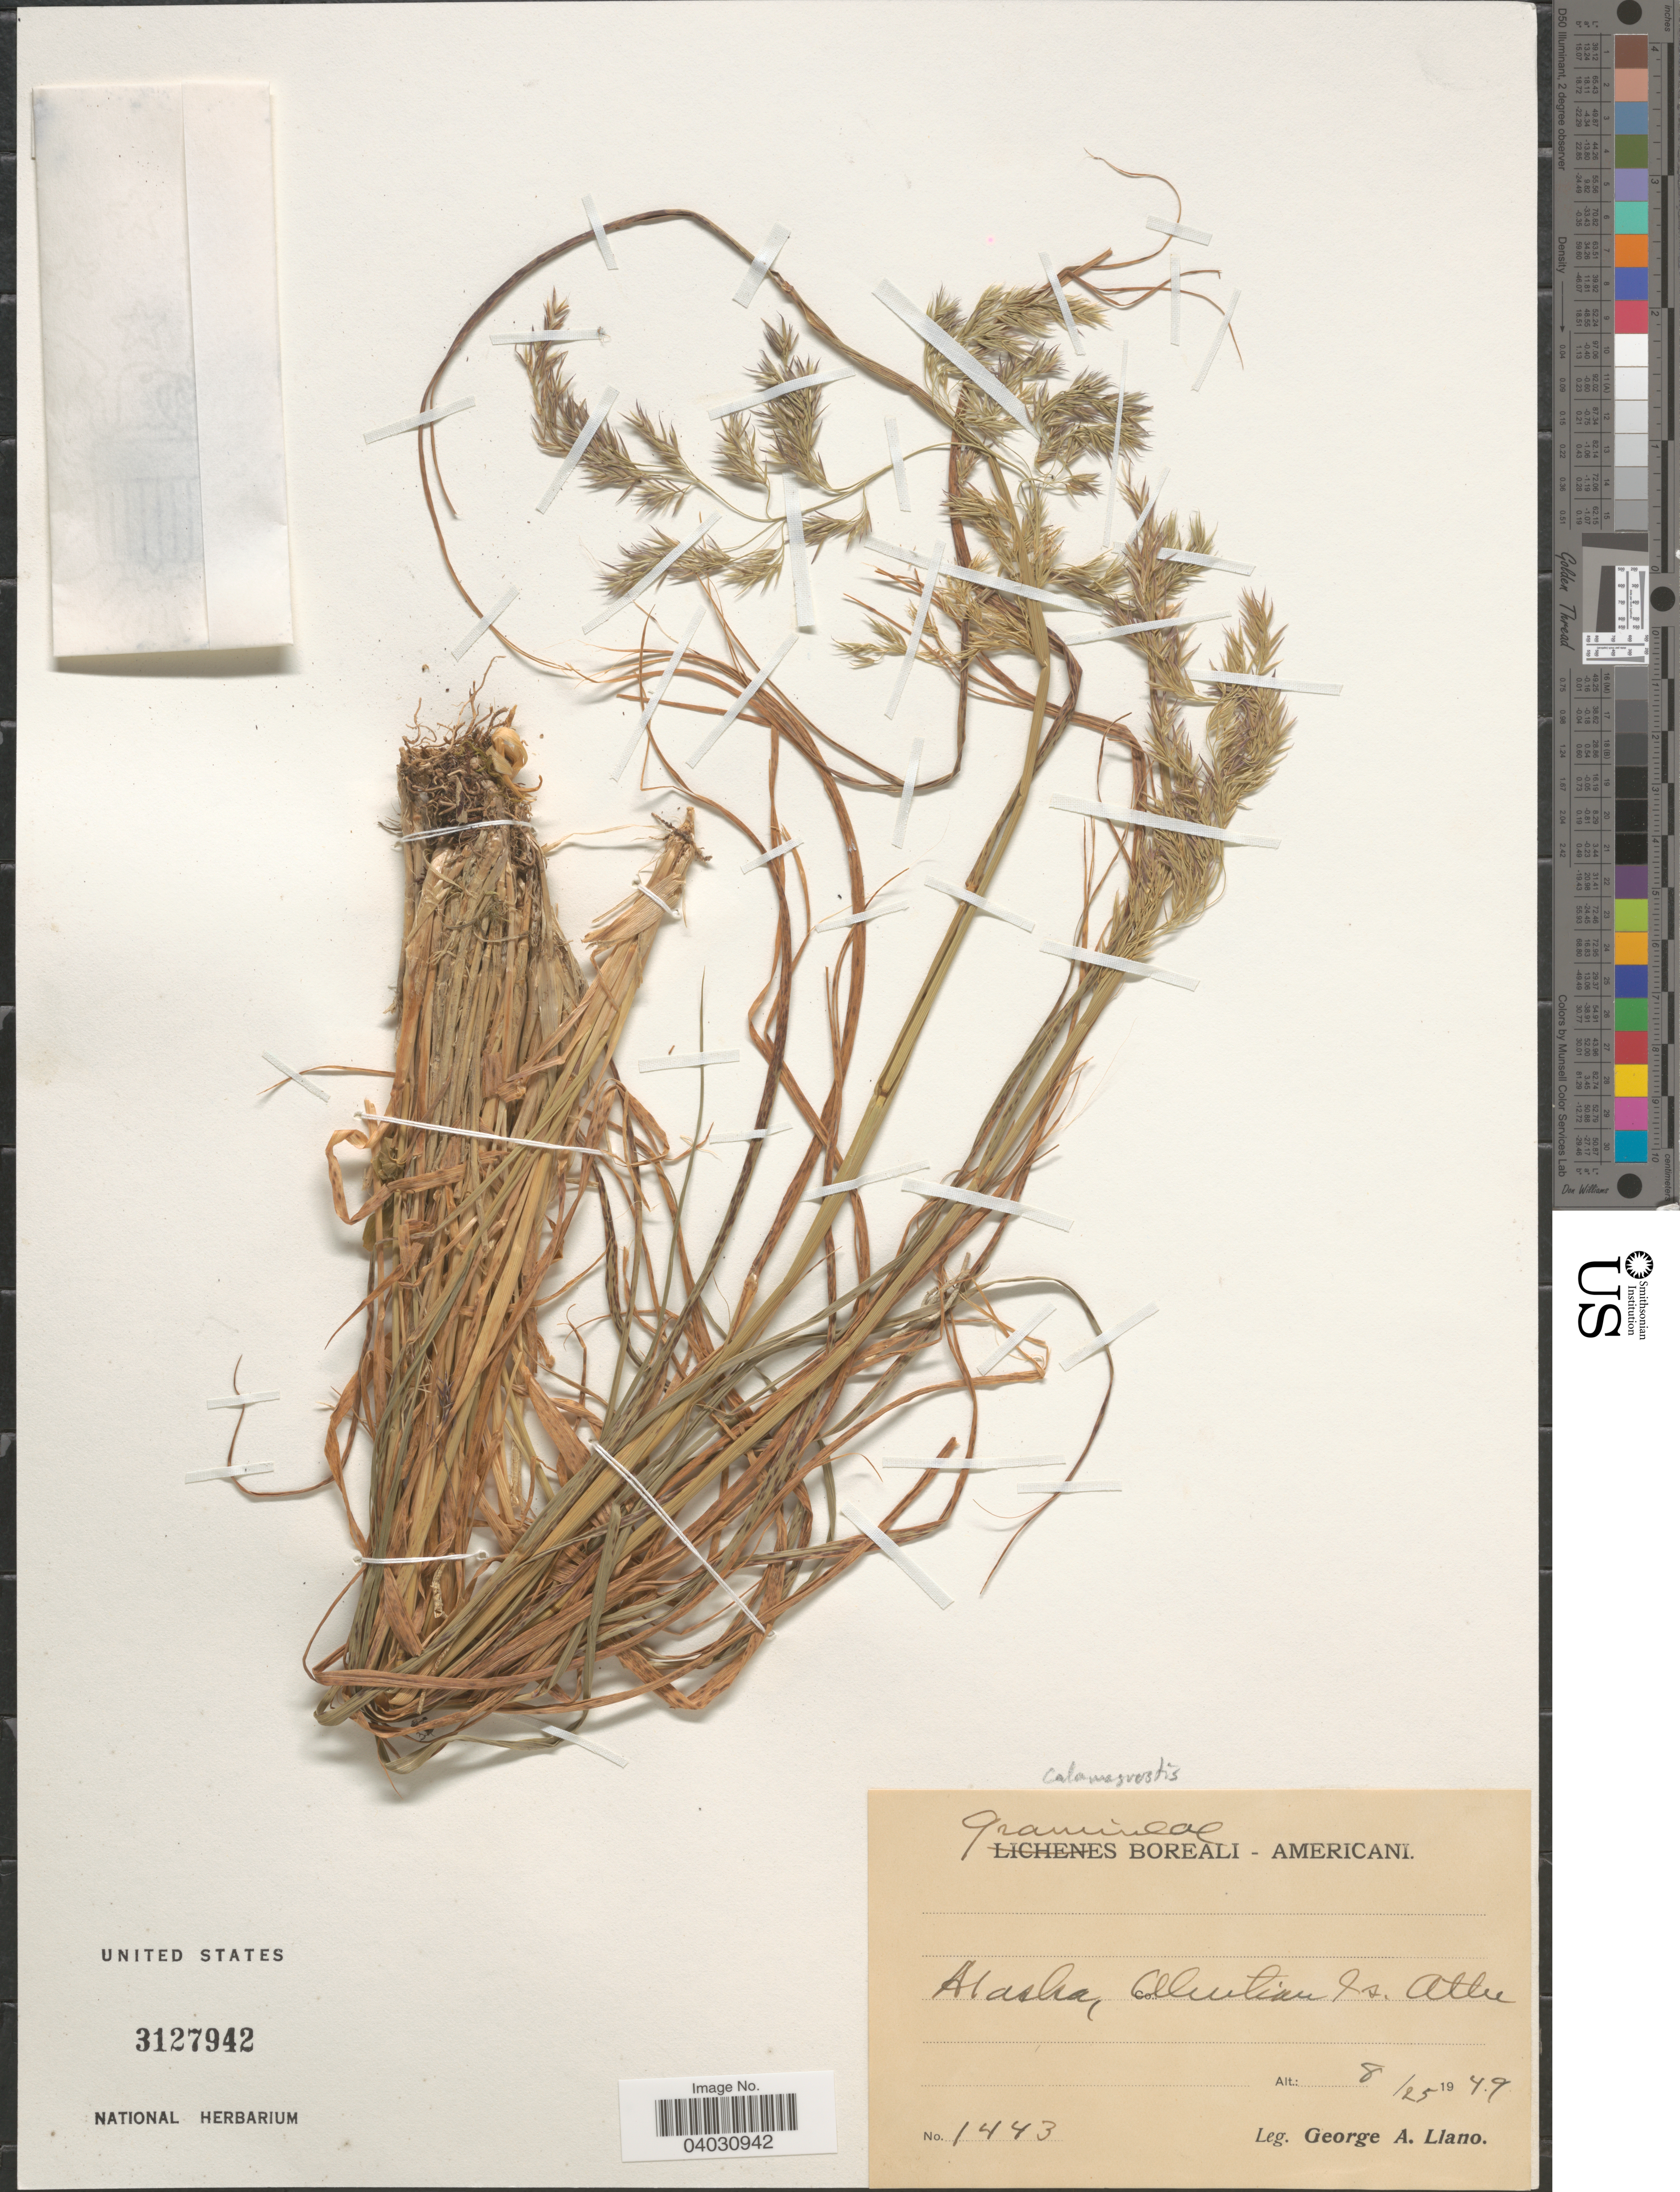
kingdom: Plantae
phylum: Tracheophyta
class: Liliopsida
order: Poales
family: Poaceae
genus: Calamagrostis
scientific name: Calamagrostis sp.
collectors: G. Llano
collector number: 1443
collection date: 1949-08-25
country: United States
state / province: Alaska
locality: Aleutian Is., Attu.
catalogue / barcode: US 3127942